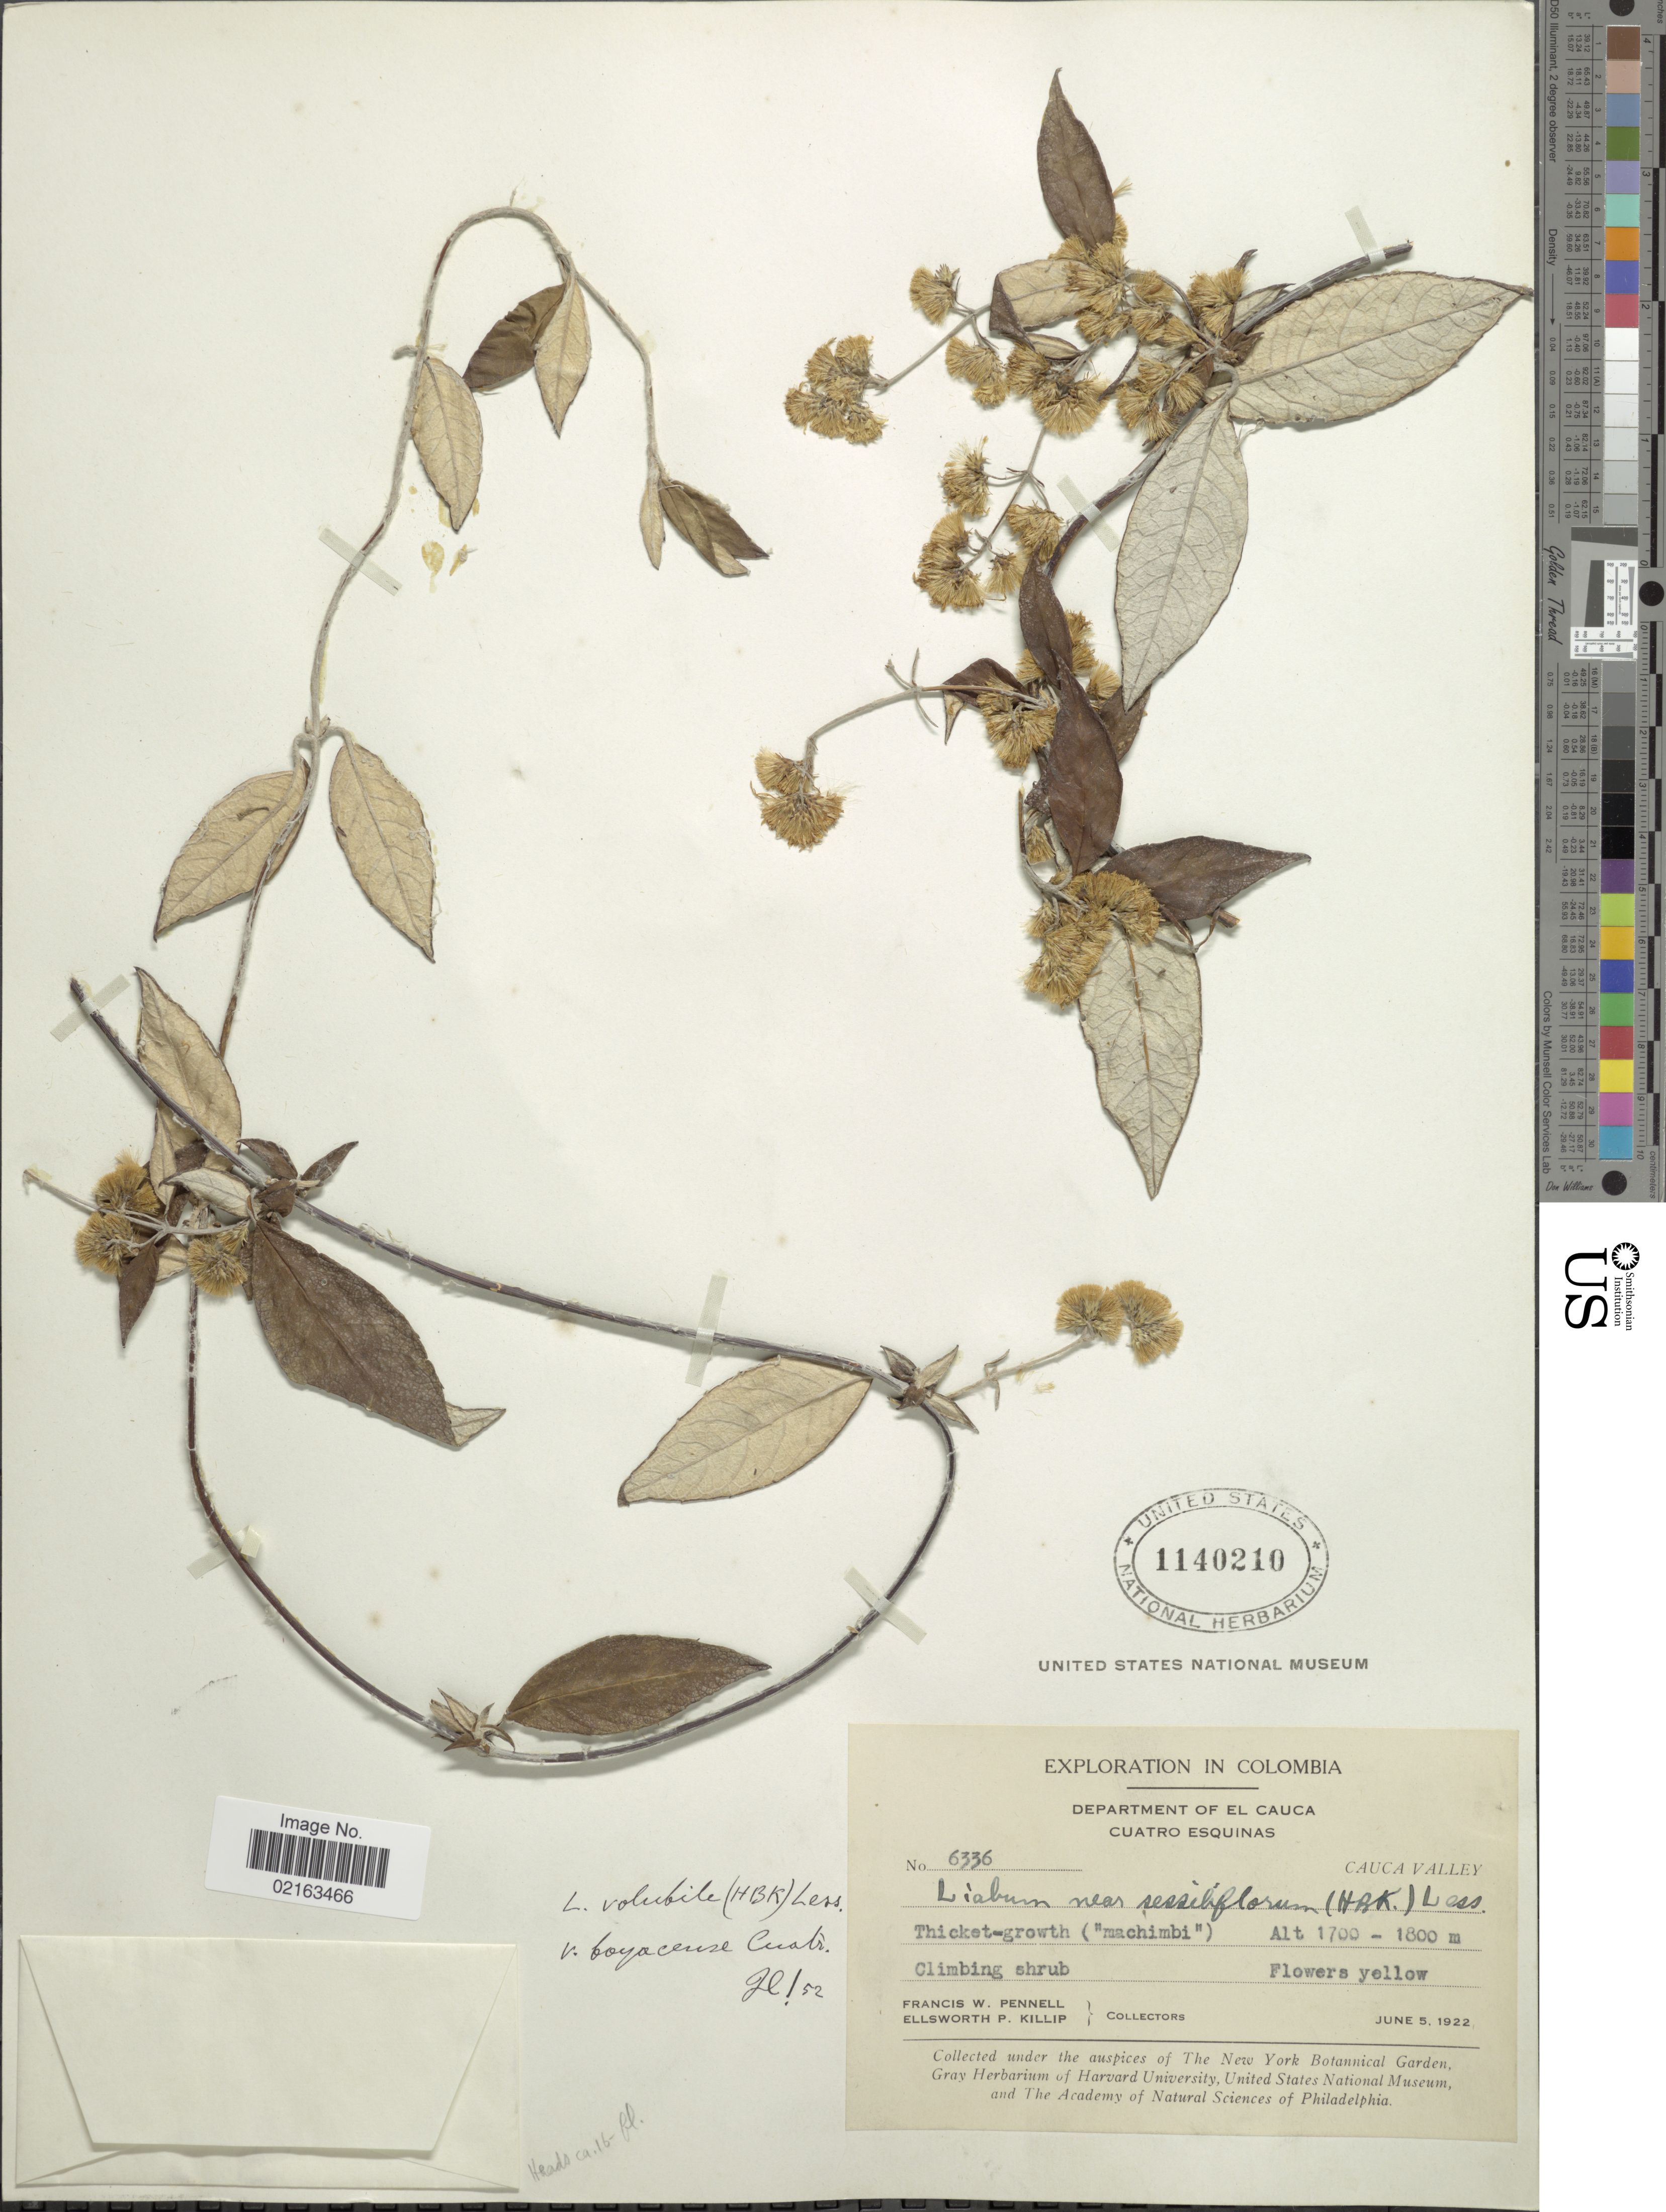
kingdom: Plantae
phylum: Tracheophyta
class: Magnoliopsida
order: Asterales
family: Asteraceae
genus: Oligactis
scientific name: Oligactis volubilis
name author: (Kunth) Cass.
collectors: F. W. Pennell & E. P. Killip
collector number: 6336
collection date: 1922-06-05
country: Colombia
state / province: Cauca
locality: Department of El Cauca. Cuatro Esquinas. Cauca Valley. Thicket-growth ("machimbi")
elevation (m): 1700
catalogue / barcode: US 1140210